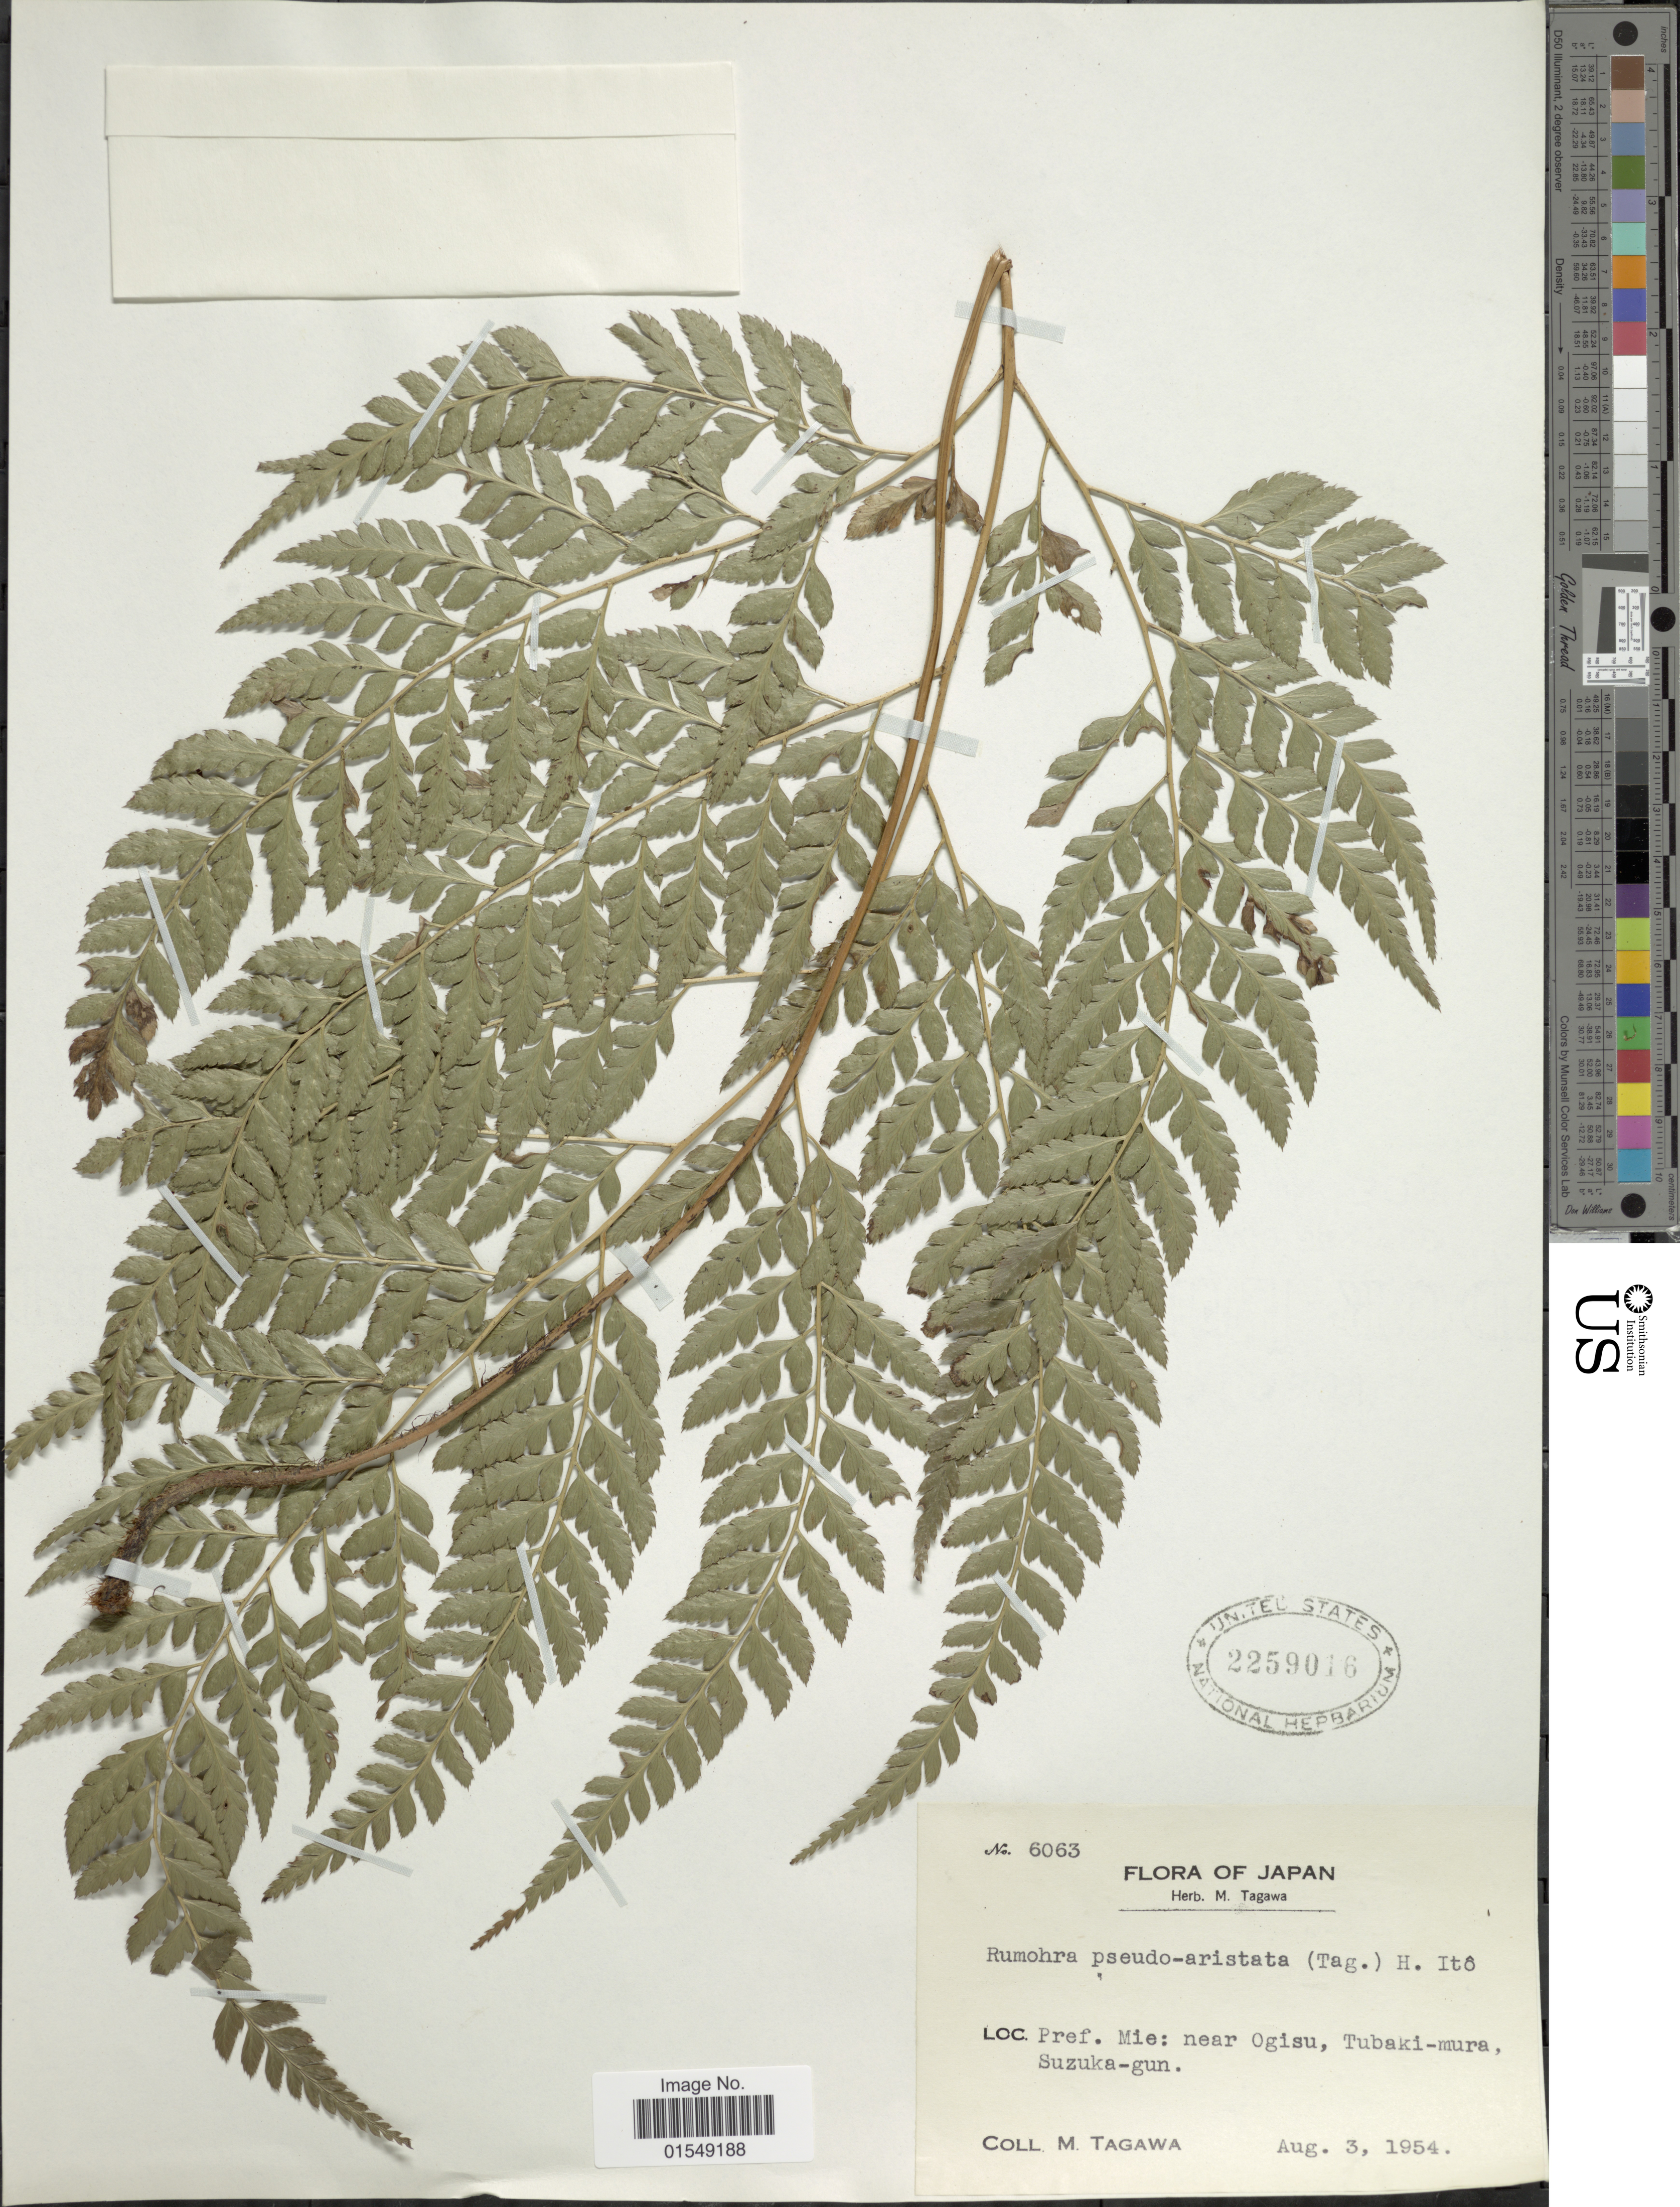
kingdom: Plantae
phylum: Tracheophyta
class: Polypodiopsida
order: Polypodiales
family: Dryopteridaceae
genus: Arachniodes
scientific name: Arachniodes pseudoaristata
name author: (Tagawa) Ohwi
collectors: M. Tagawa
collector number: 6063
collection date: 1954-08-03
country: Japan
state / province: Mie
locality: Near Ogisu, Tubaki-mura, Suzuka-gun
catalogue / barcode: US 2259016